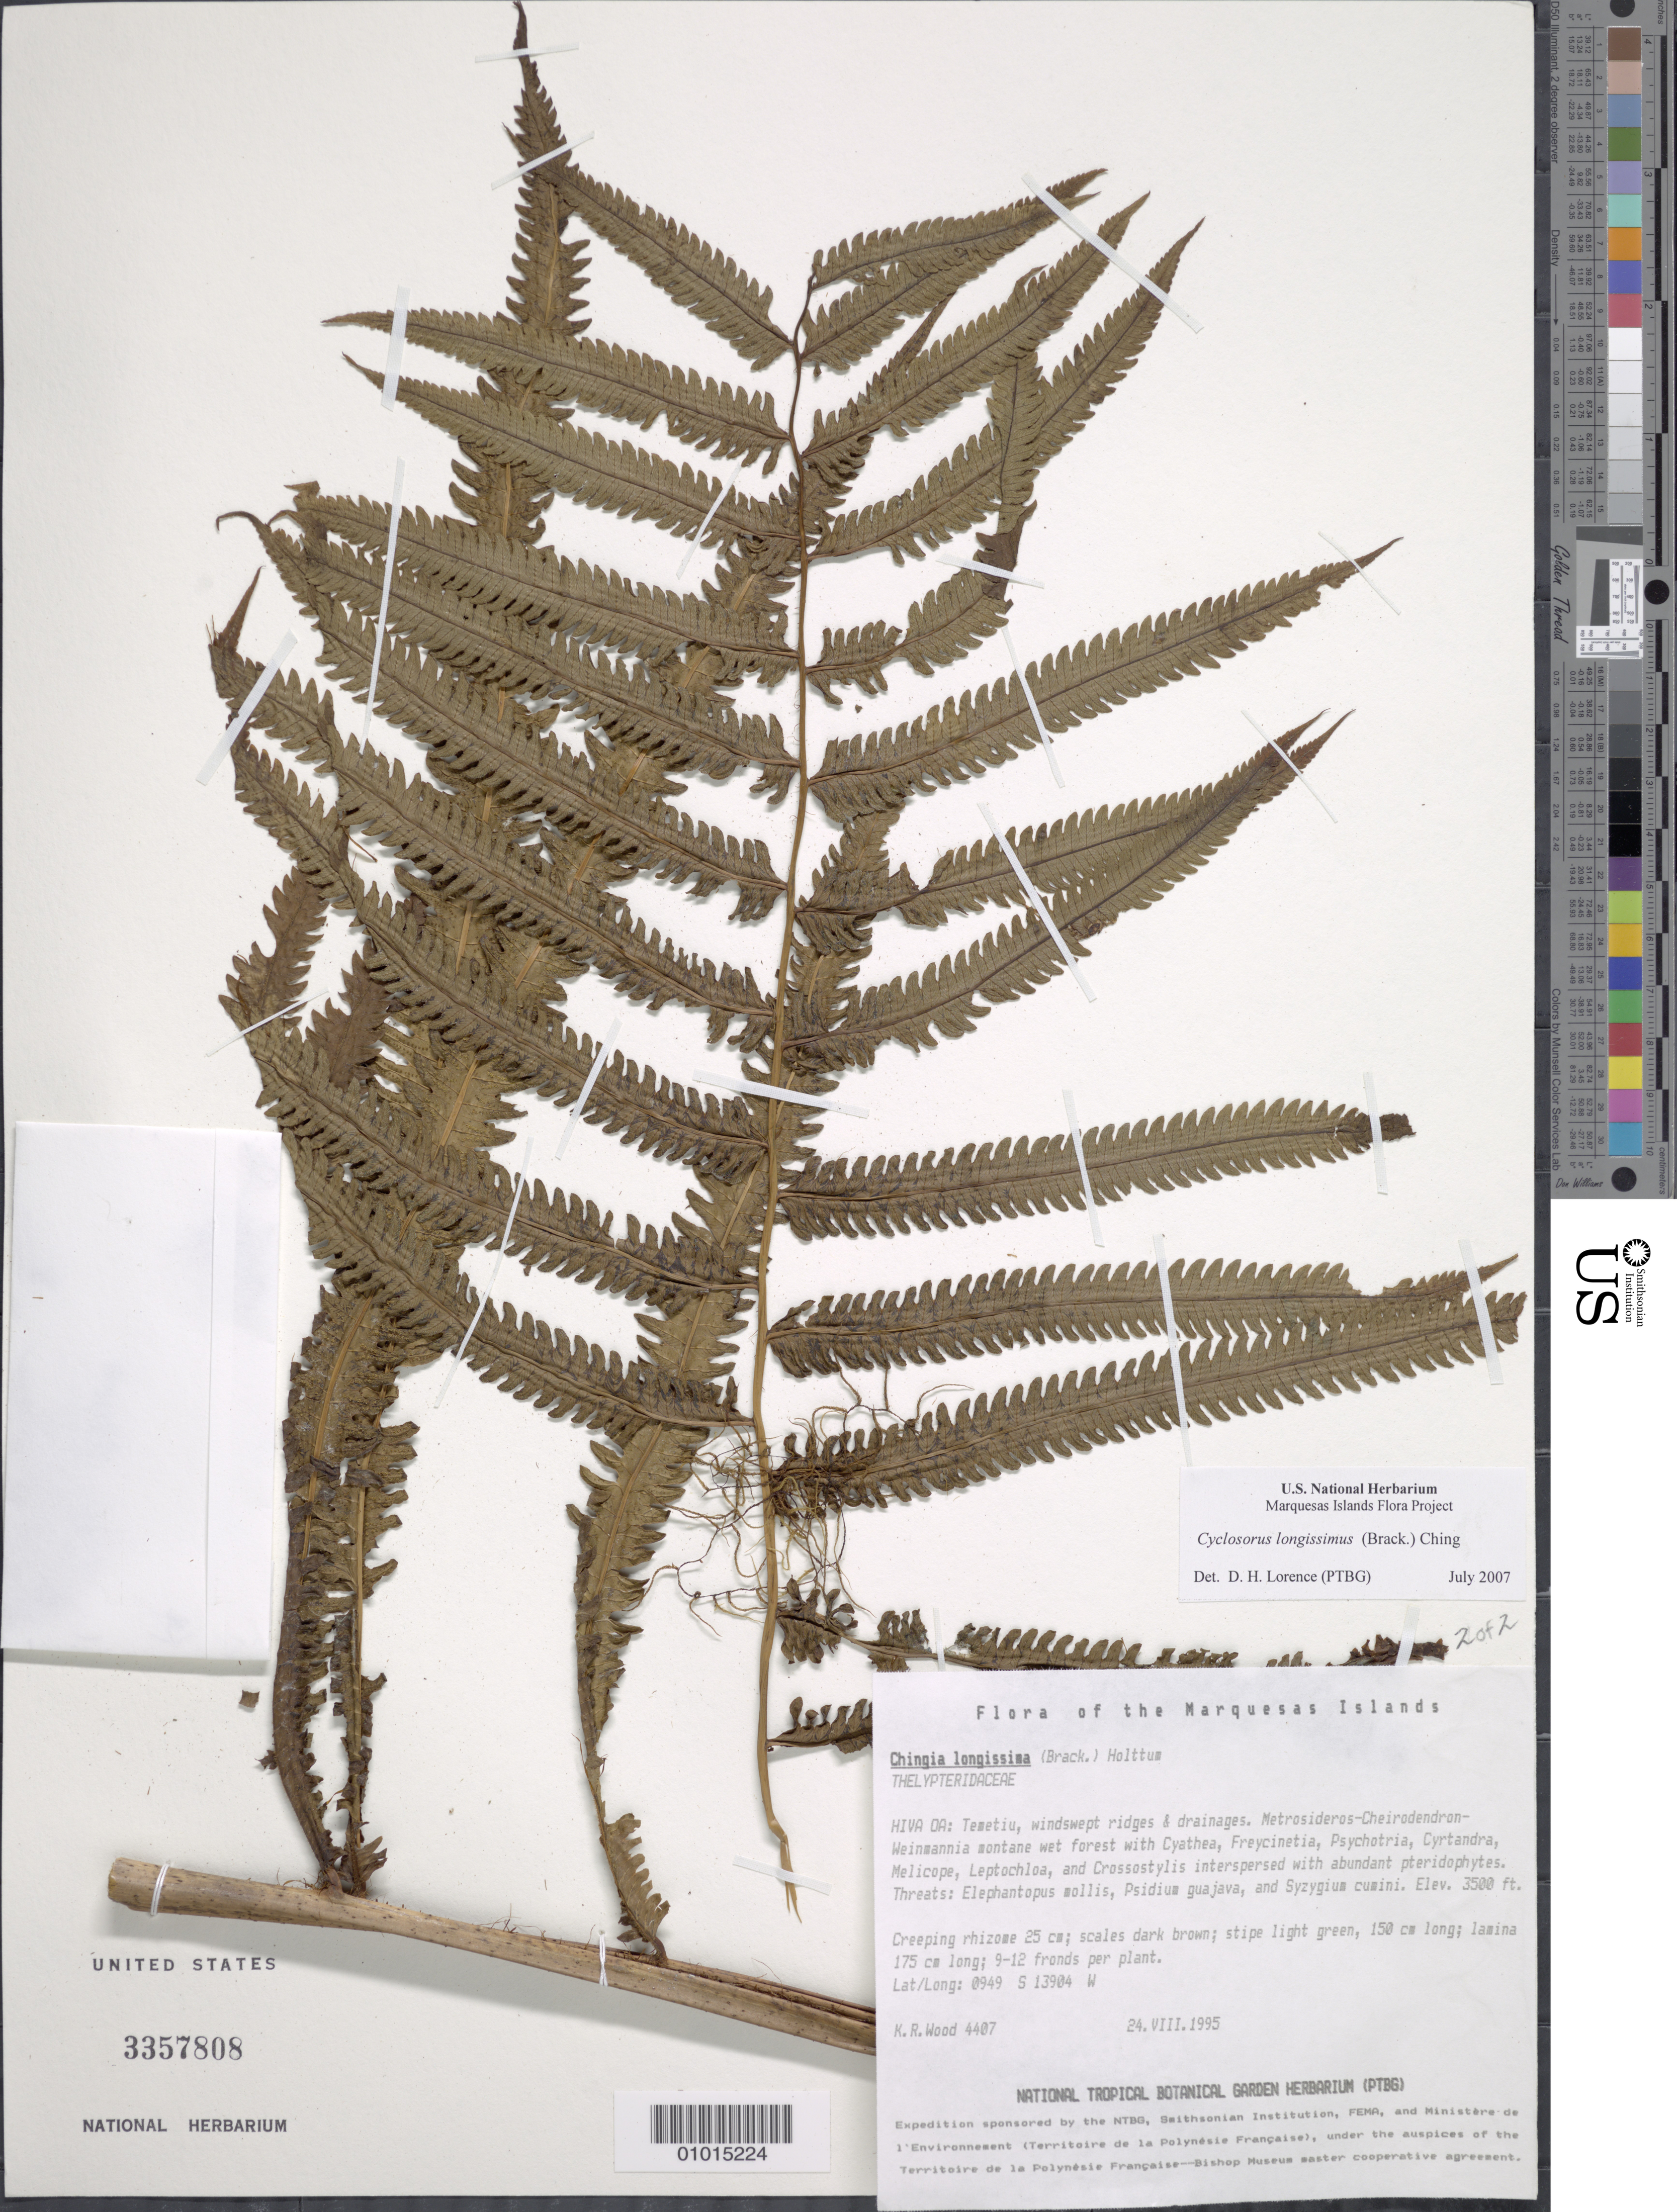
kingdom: Plantae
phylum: Tracheophyta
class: Polypodiopsida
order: Polypodiales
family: Thelypteridaceae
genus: Chingia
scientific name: Chingia longissima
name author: (Brack.) Holttum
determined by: Wagner, W. L., (BOT), Smithsonian Institution - National Museum of Natural History (UNITED STATES)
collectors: K. R. Wood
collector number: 4407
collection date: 1995-08-24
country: French Polynesia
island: Hiva Oa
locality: Temetiu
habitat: Windswept ridges and drainages. In Metrosideros - Cheirodendron - Weinmannia montane wet forest and Cyathea - Freycinetia interspersed with rich pteridophyte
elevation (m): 1067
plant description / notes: Elaphantopsis mollis, Psidium guajava, Syzygium cuminii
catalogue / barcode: US 3357808